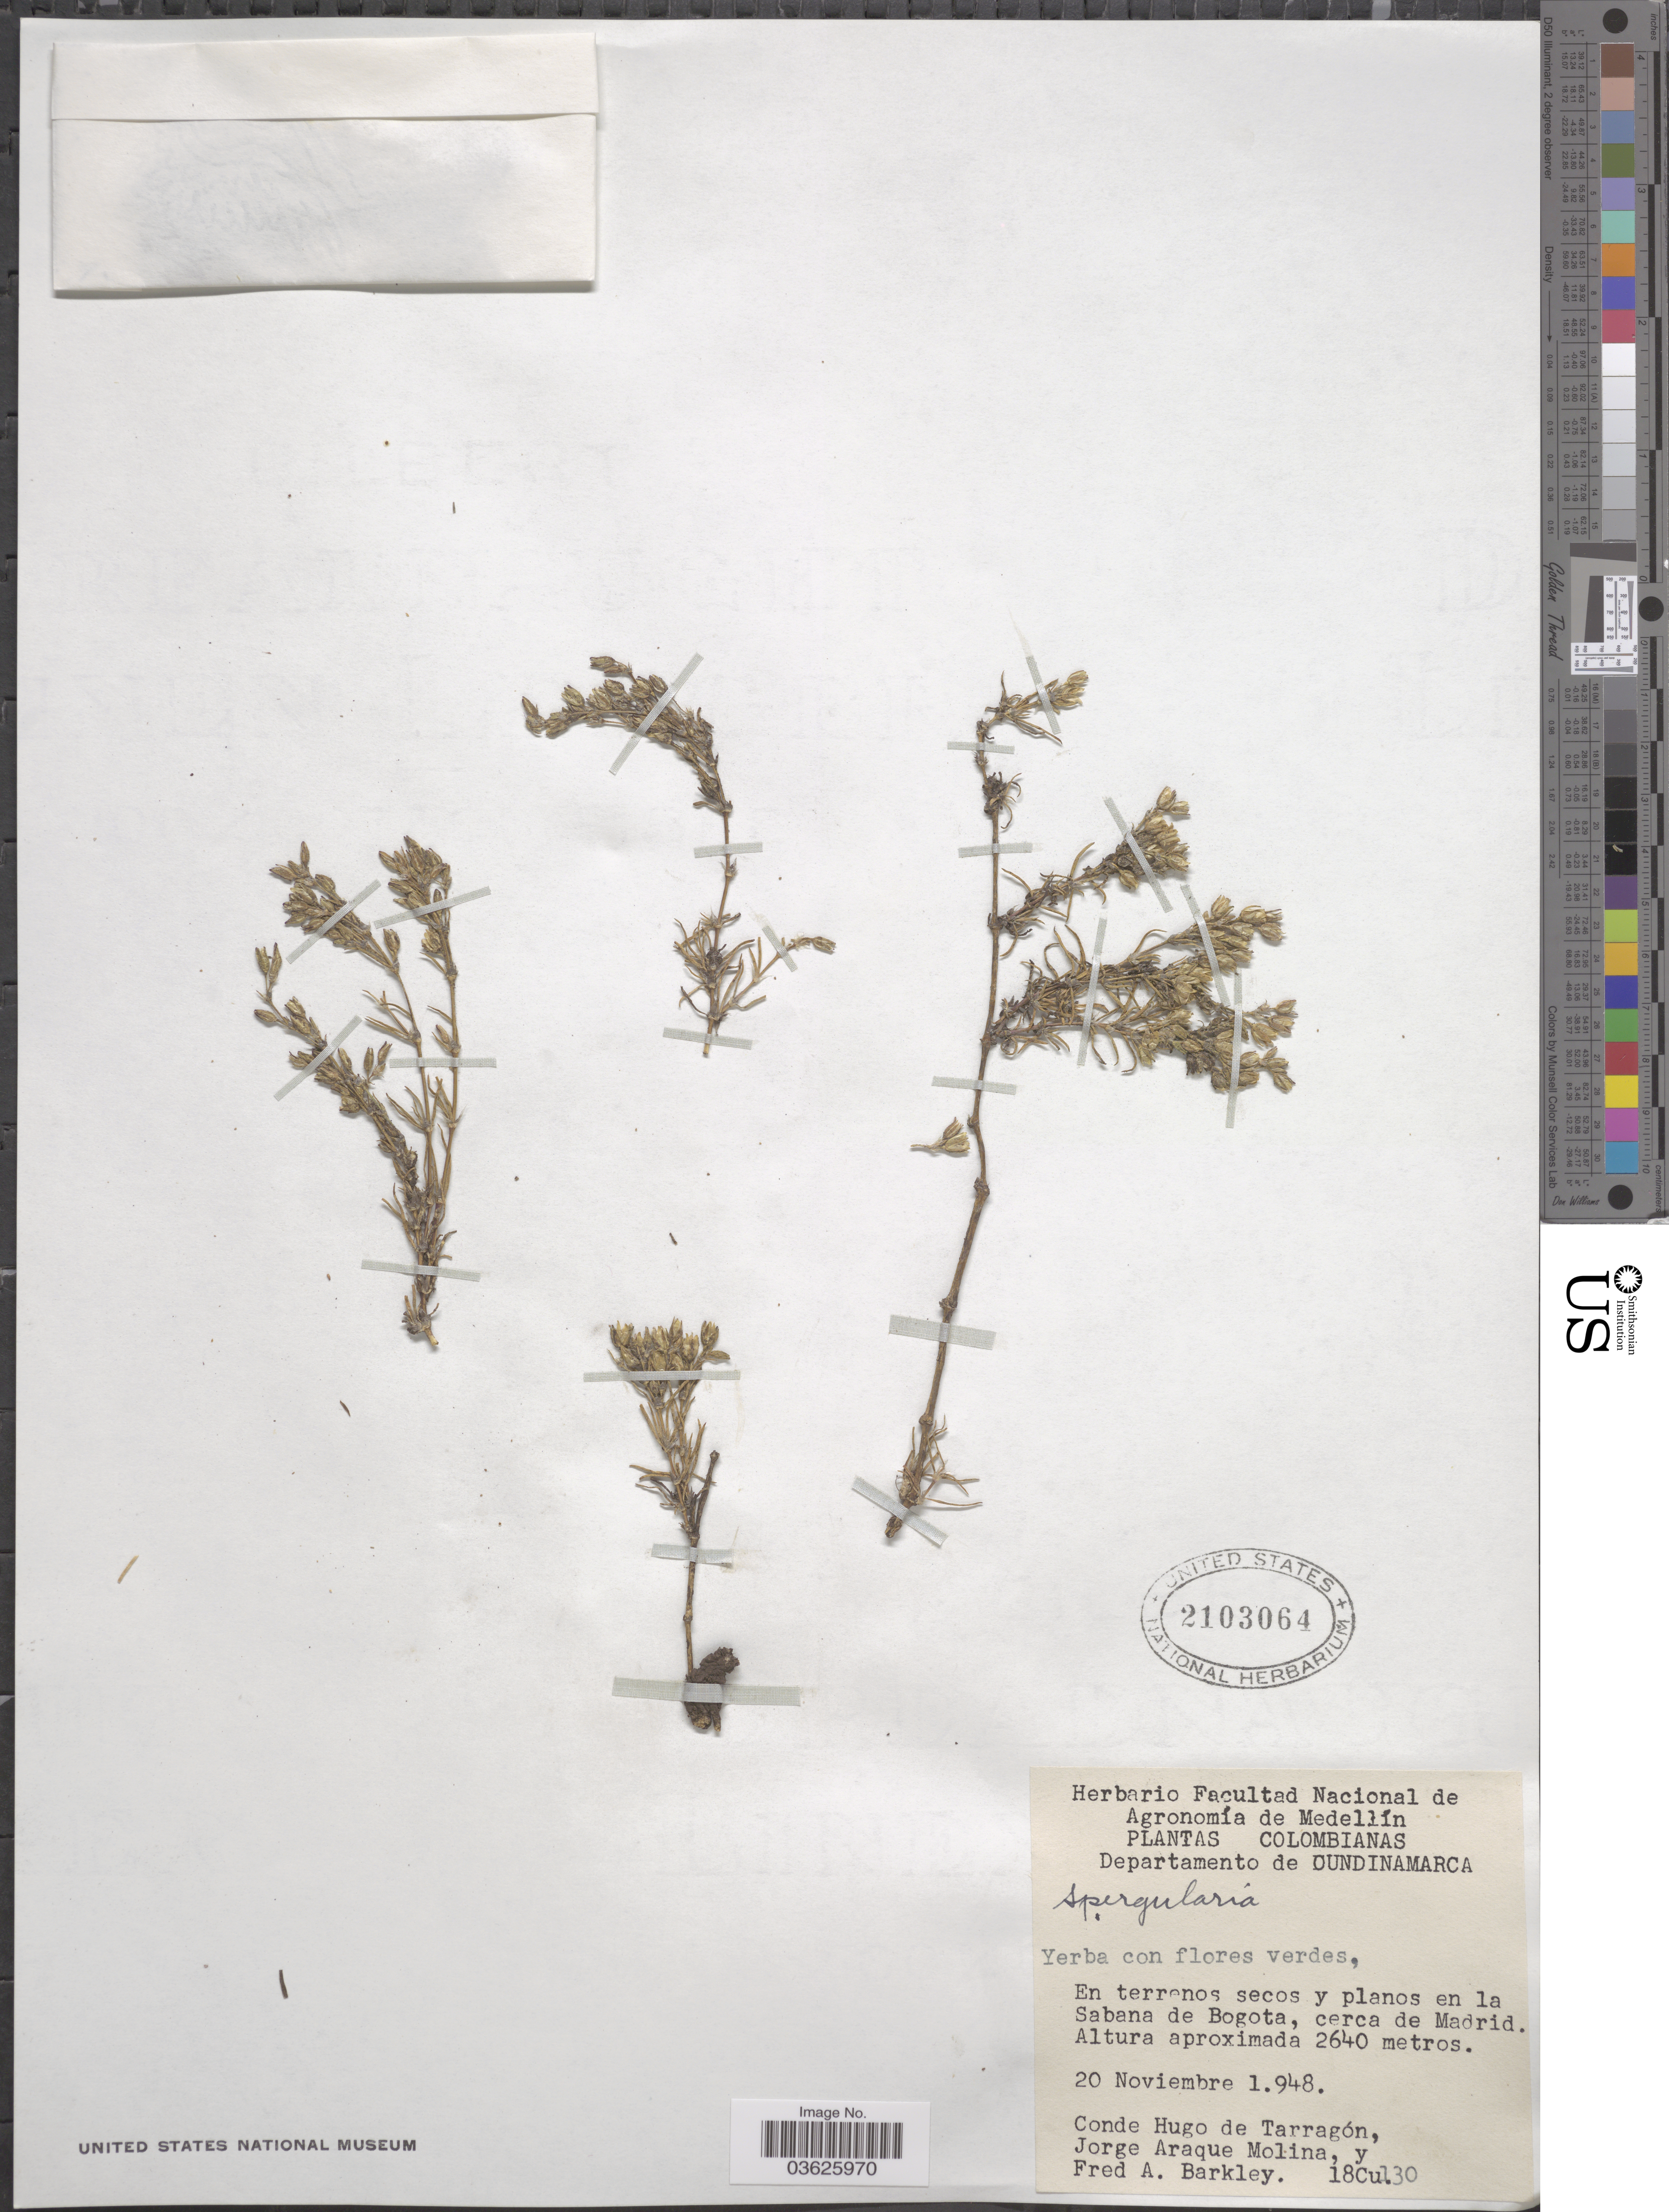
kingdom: Plantae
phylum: Tracheophyta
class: Magnoliopsida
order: Caryophyllales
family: Caryophyllaceae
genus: Spergularia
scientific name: Spergularia sp.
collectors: C. De Tarragon, J. Araque Molina & F. A. Barkley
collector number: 18Cu.130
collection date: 1948-11-20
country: Colombia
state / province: Cundinamarca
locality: Departamento de Cundinamarca. En terrenos secos y planos en la Sabana de Bogota, cerca de Madrid.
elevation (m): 2640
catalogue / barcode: US 2103064